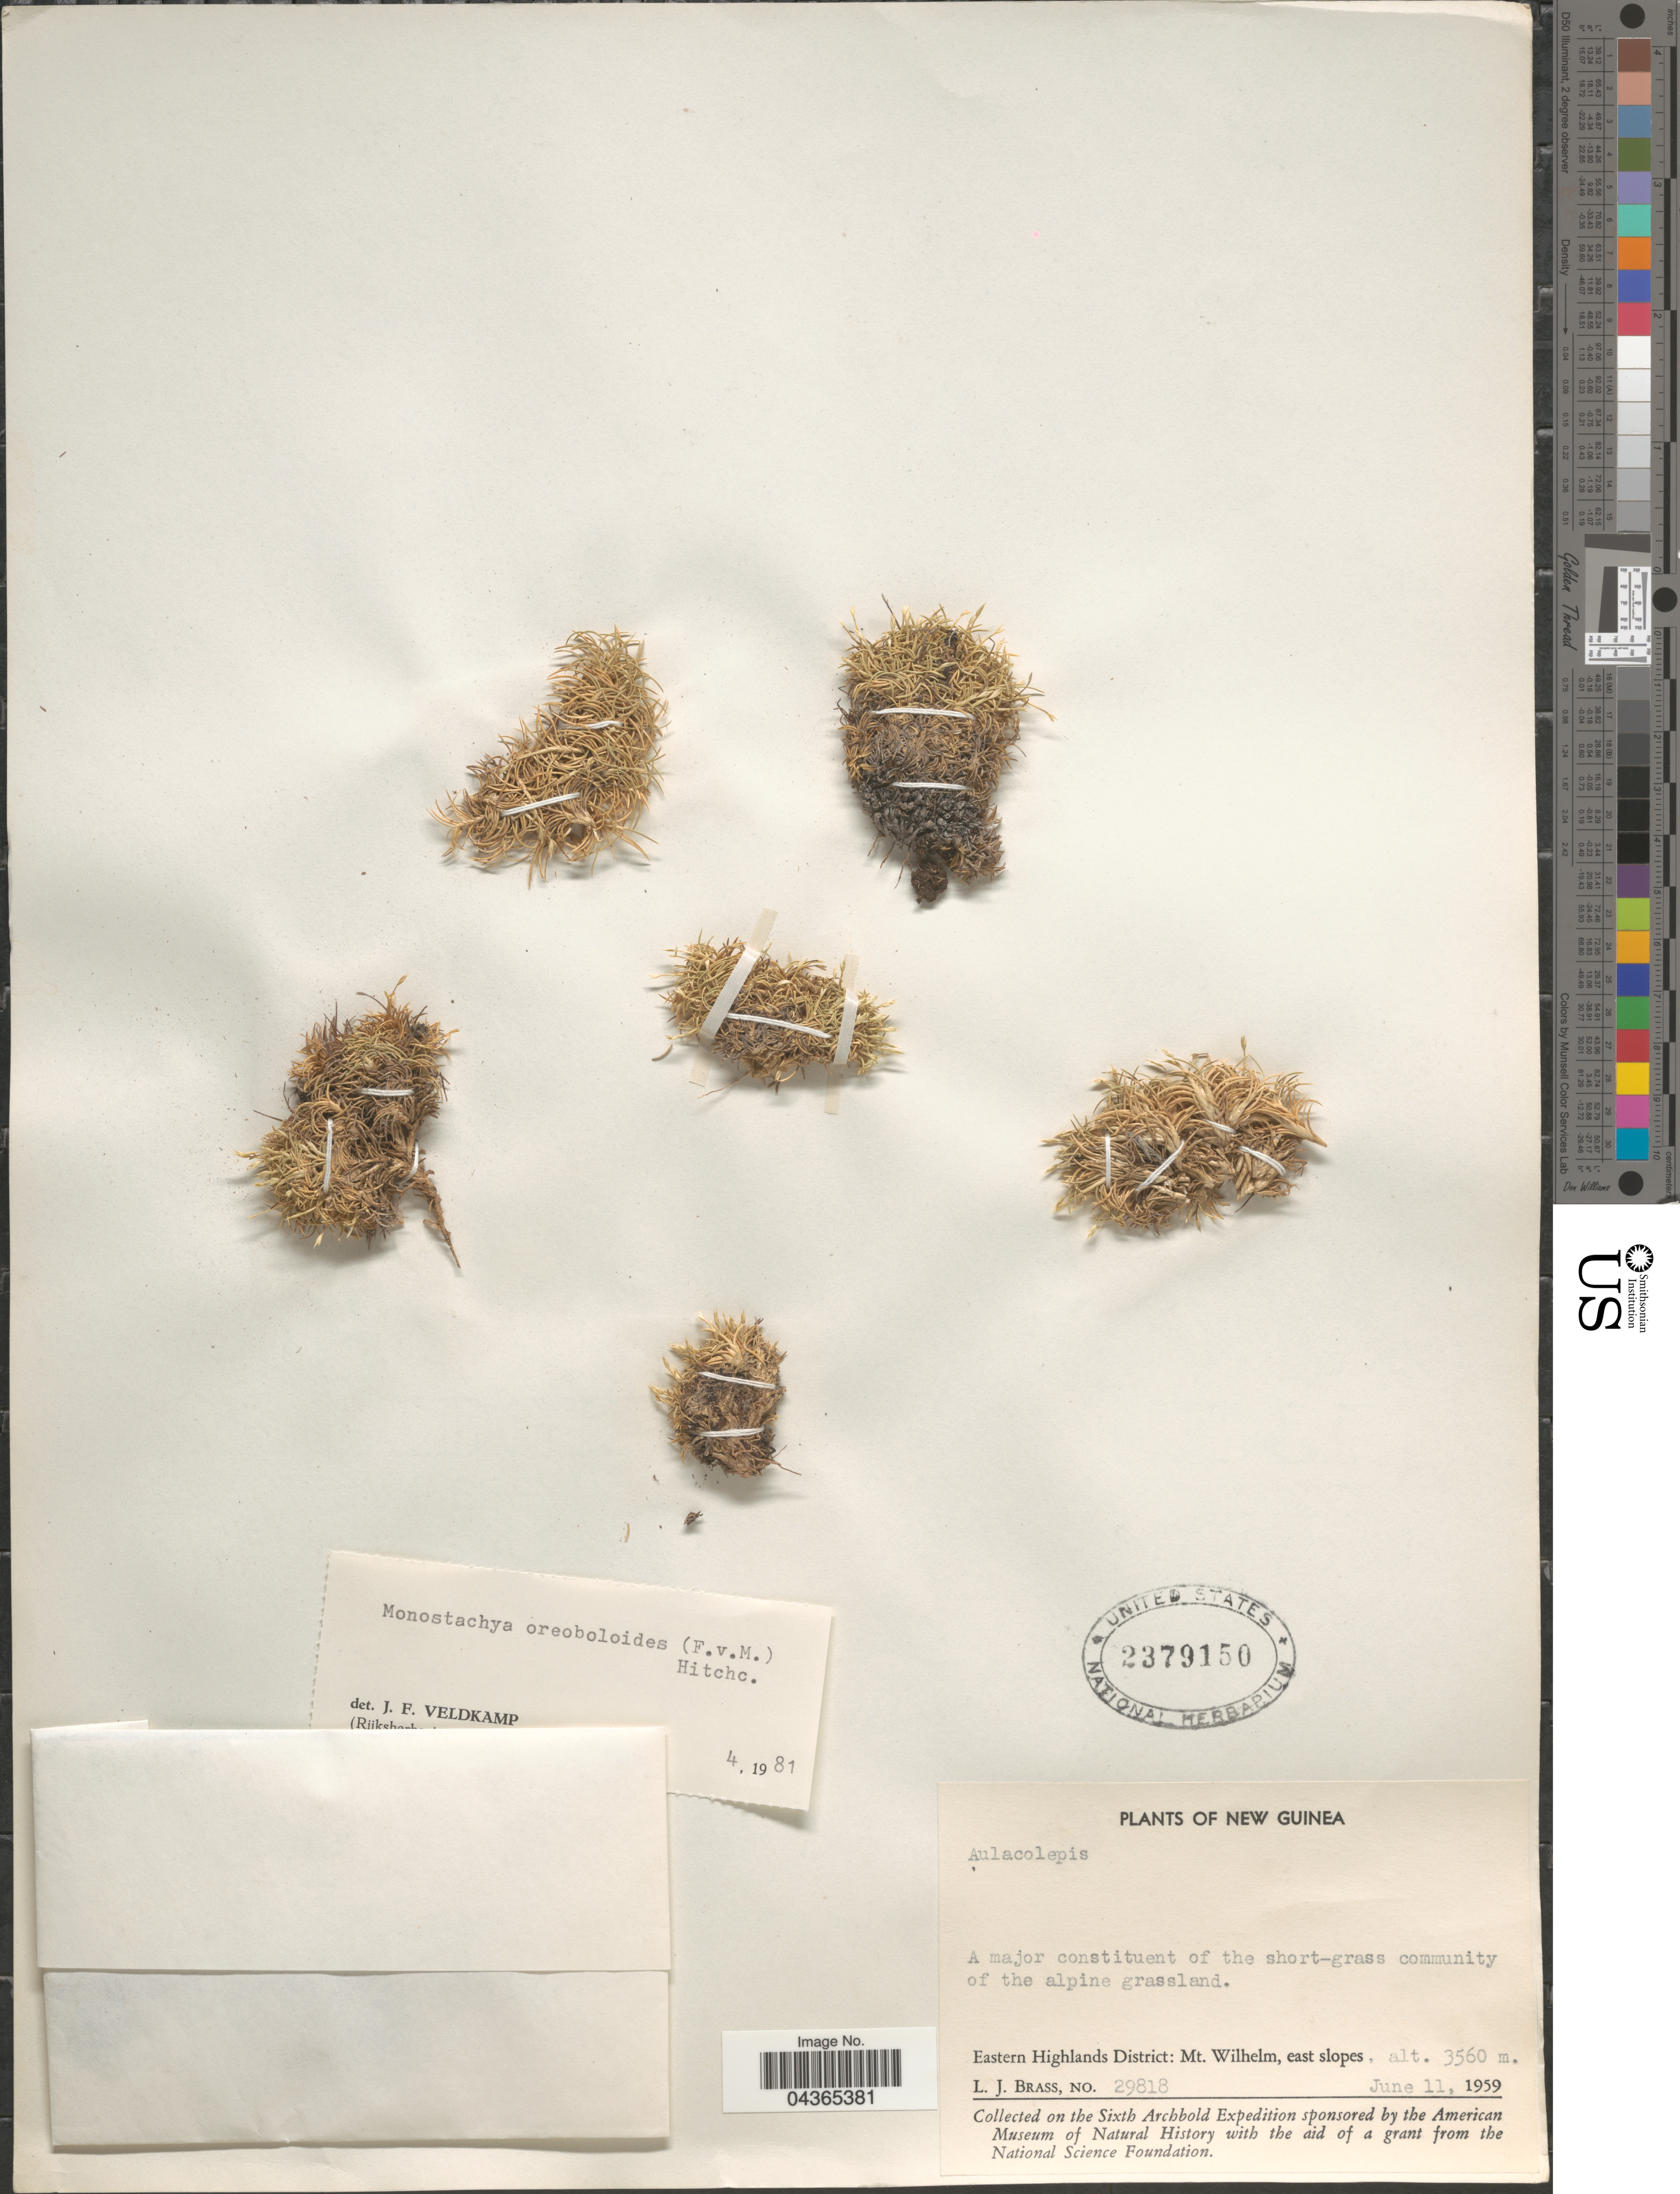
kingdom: Plantae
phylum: Tracheophyta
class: Liliopsida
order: Poales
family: Poaceae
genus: Rytidosperma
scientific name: Rytidosperma oreoboloides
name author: (F. Muell.) H.P. Linder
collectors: L. J. Brass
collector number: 29818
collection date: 1959-06-11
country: Papua New Guinea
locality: New Guinea. Eastern Highlands District: Mt. Wilhelm, east slopes. Sixth Archbold Expedition.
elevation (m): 3560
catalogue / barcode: US 2379150